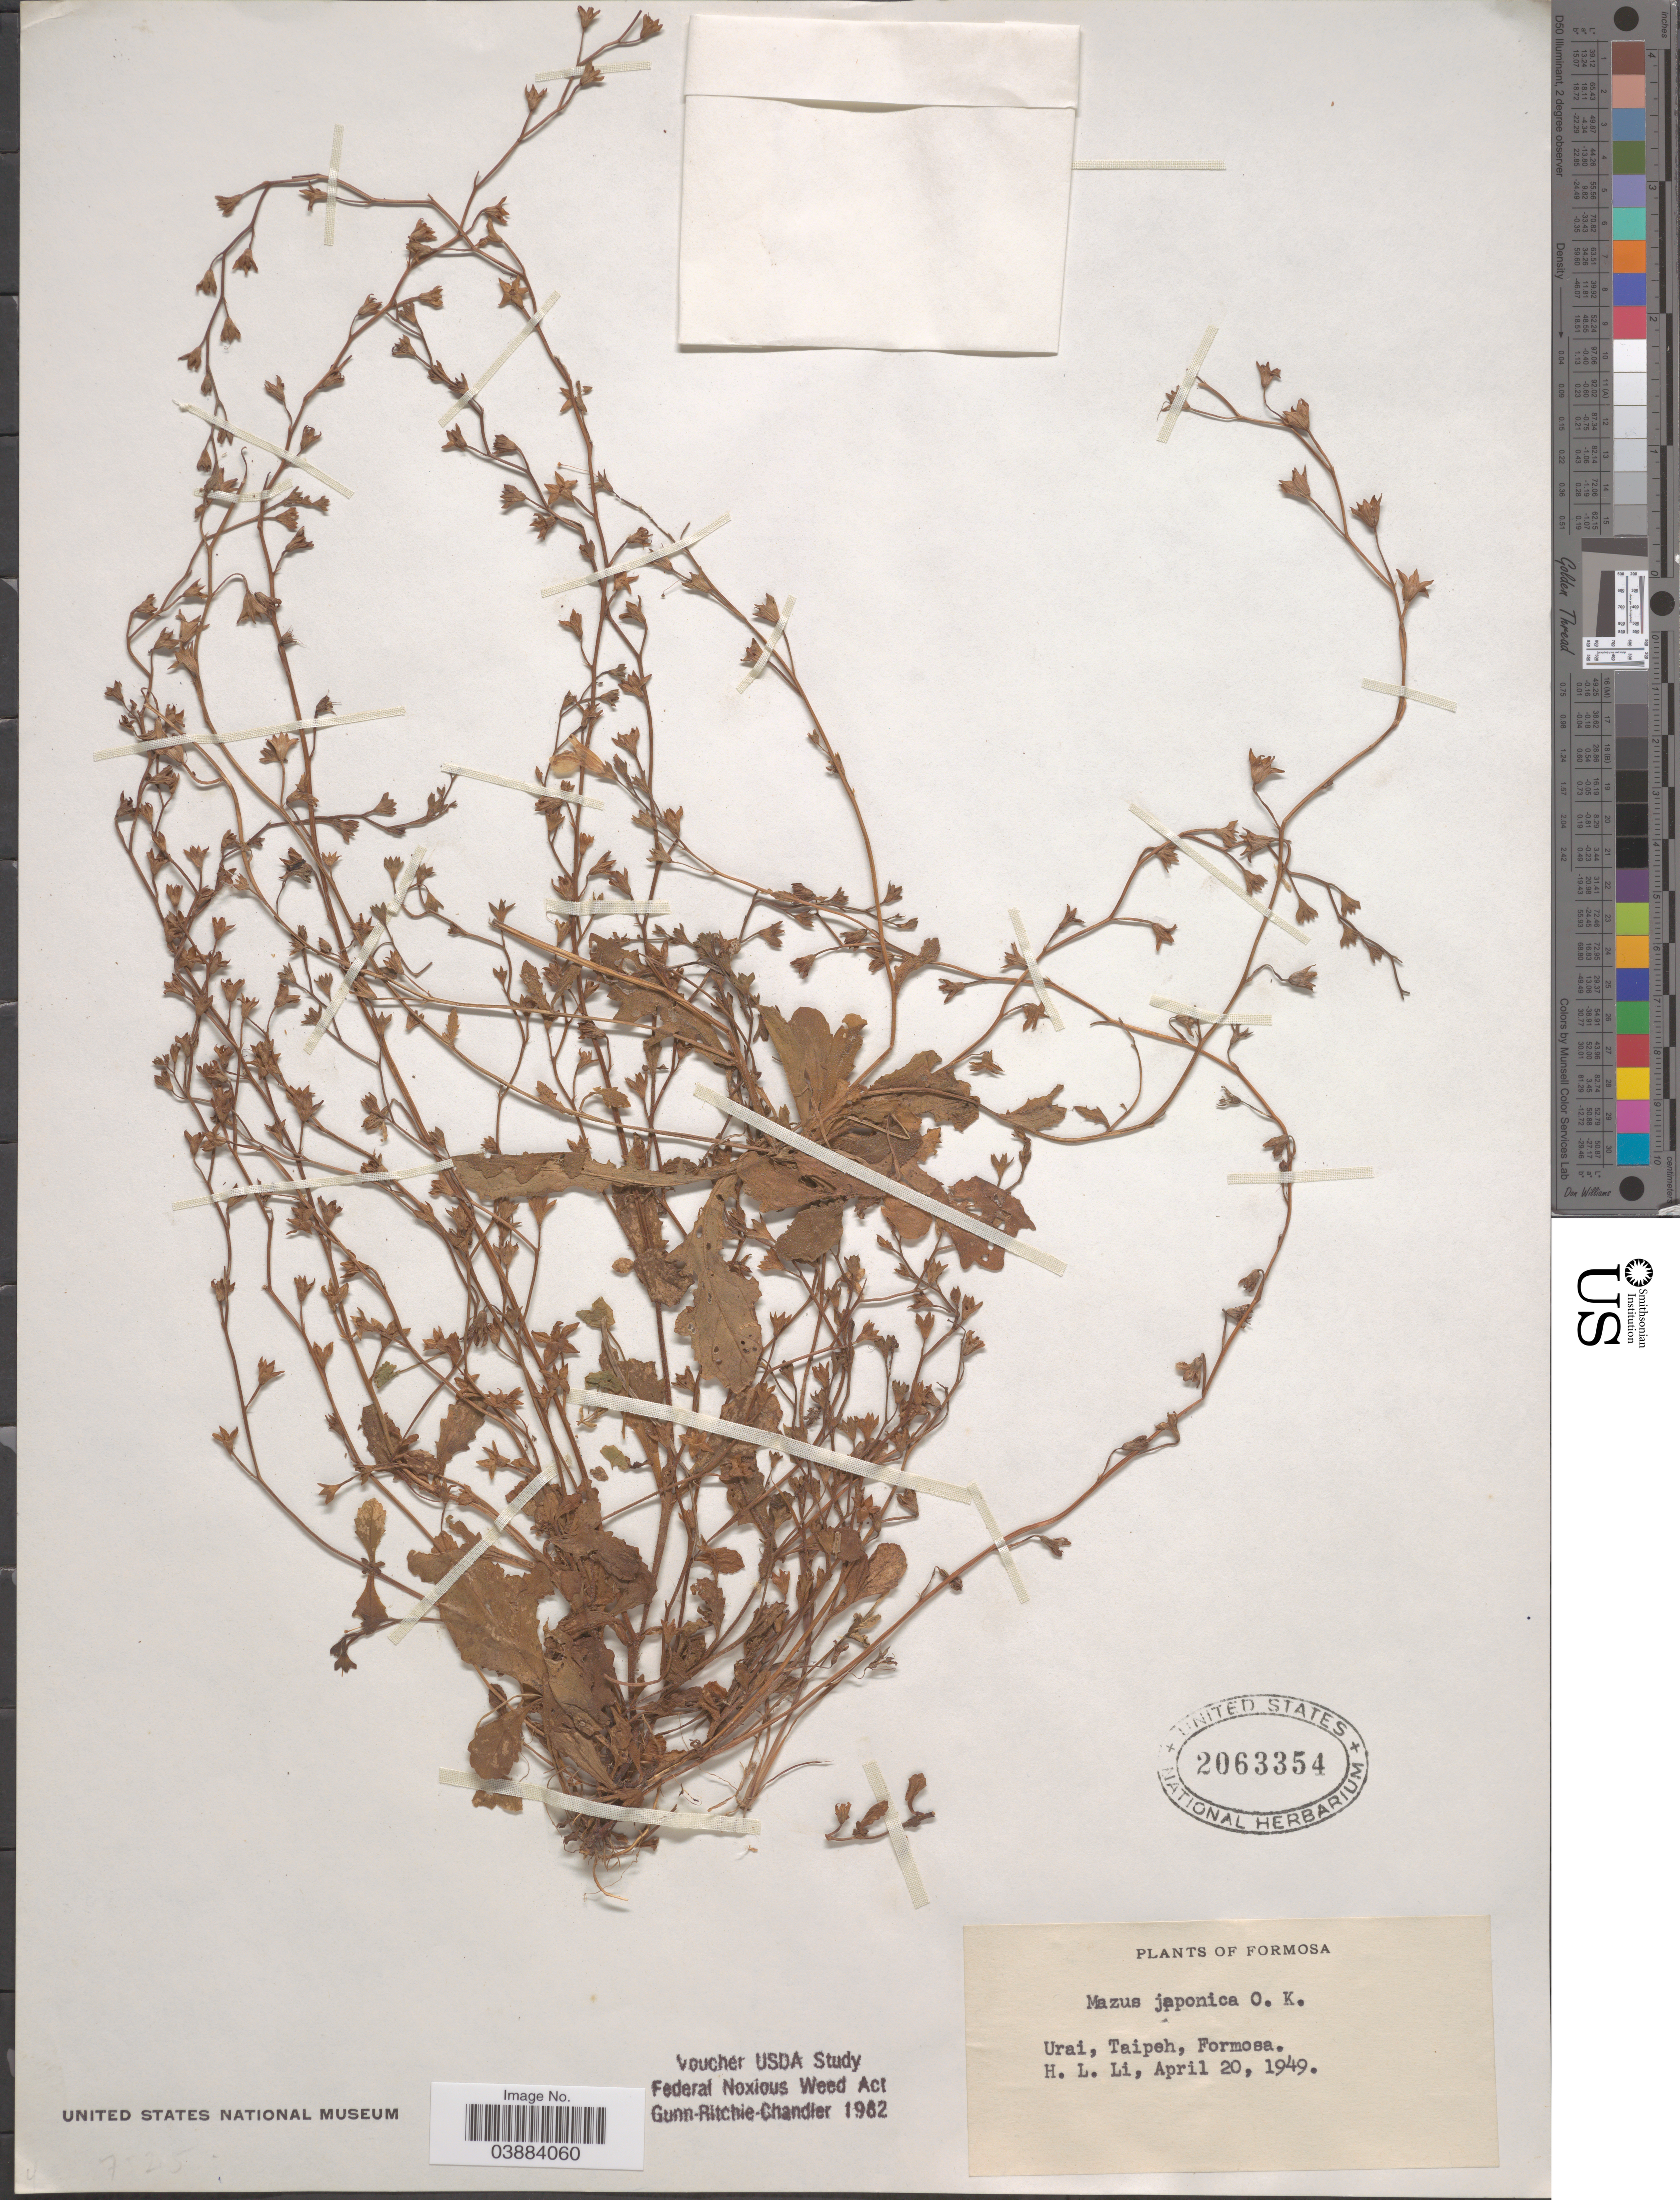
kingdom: Plantae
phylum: Tracheophyta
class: Magnoliopsida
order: Lamiales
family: Mazaceae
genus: Mazus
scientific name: Mazus japonicus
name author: (Thunb.) Kuntze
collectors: H.-L. Li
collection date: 1949-04-20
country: Taiwan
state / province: Taipei City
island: Taiwan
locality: Formosa. Urai, Taipeh.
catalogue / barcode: US 2063354